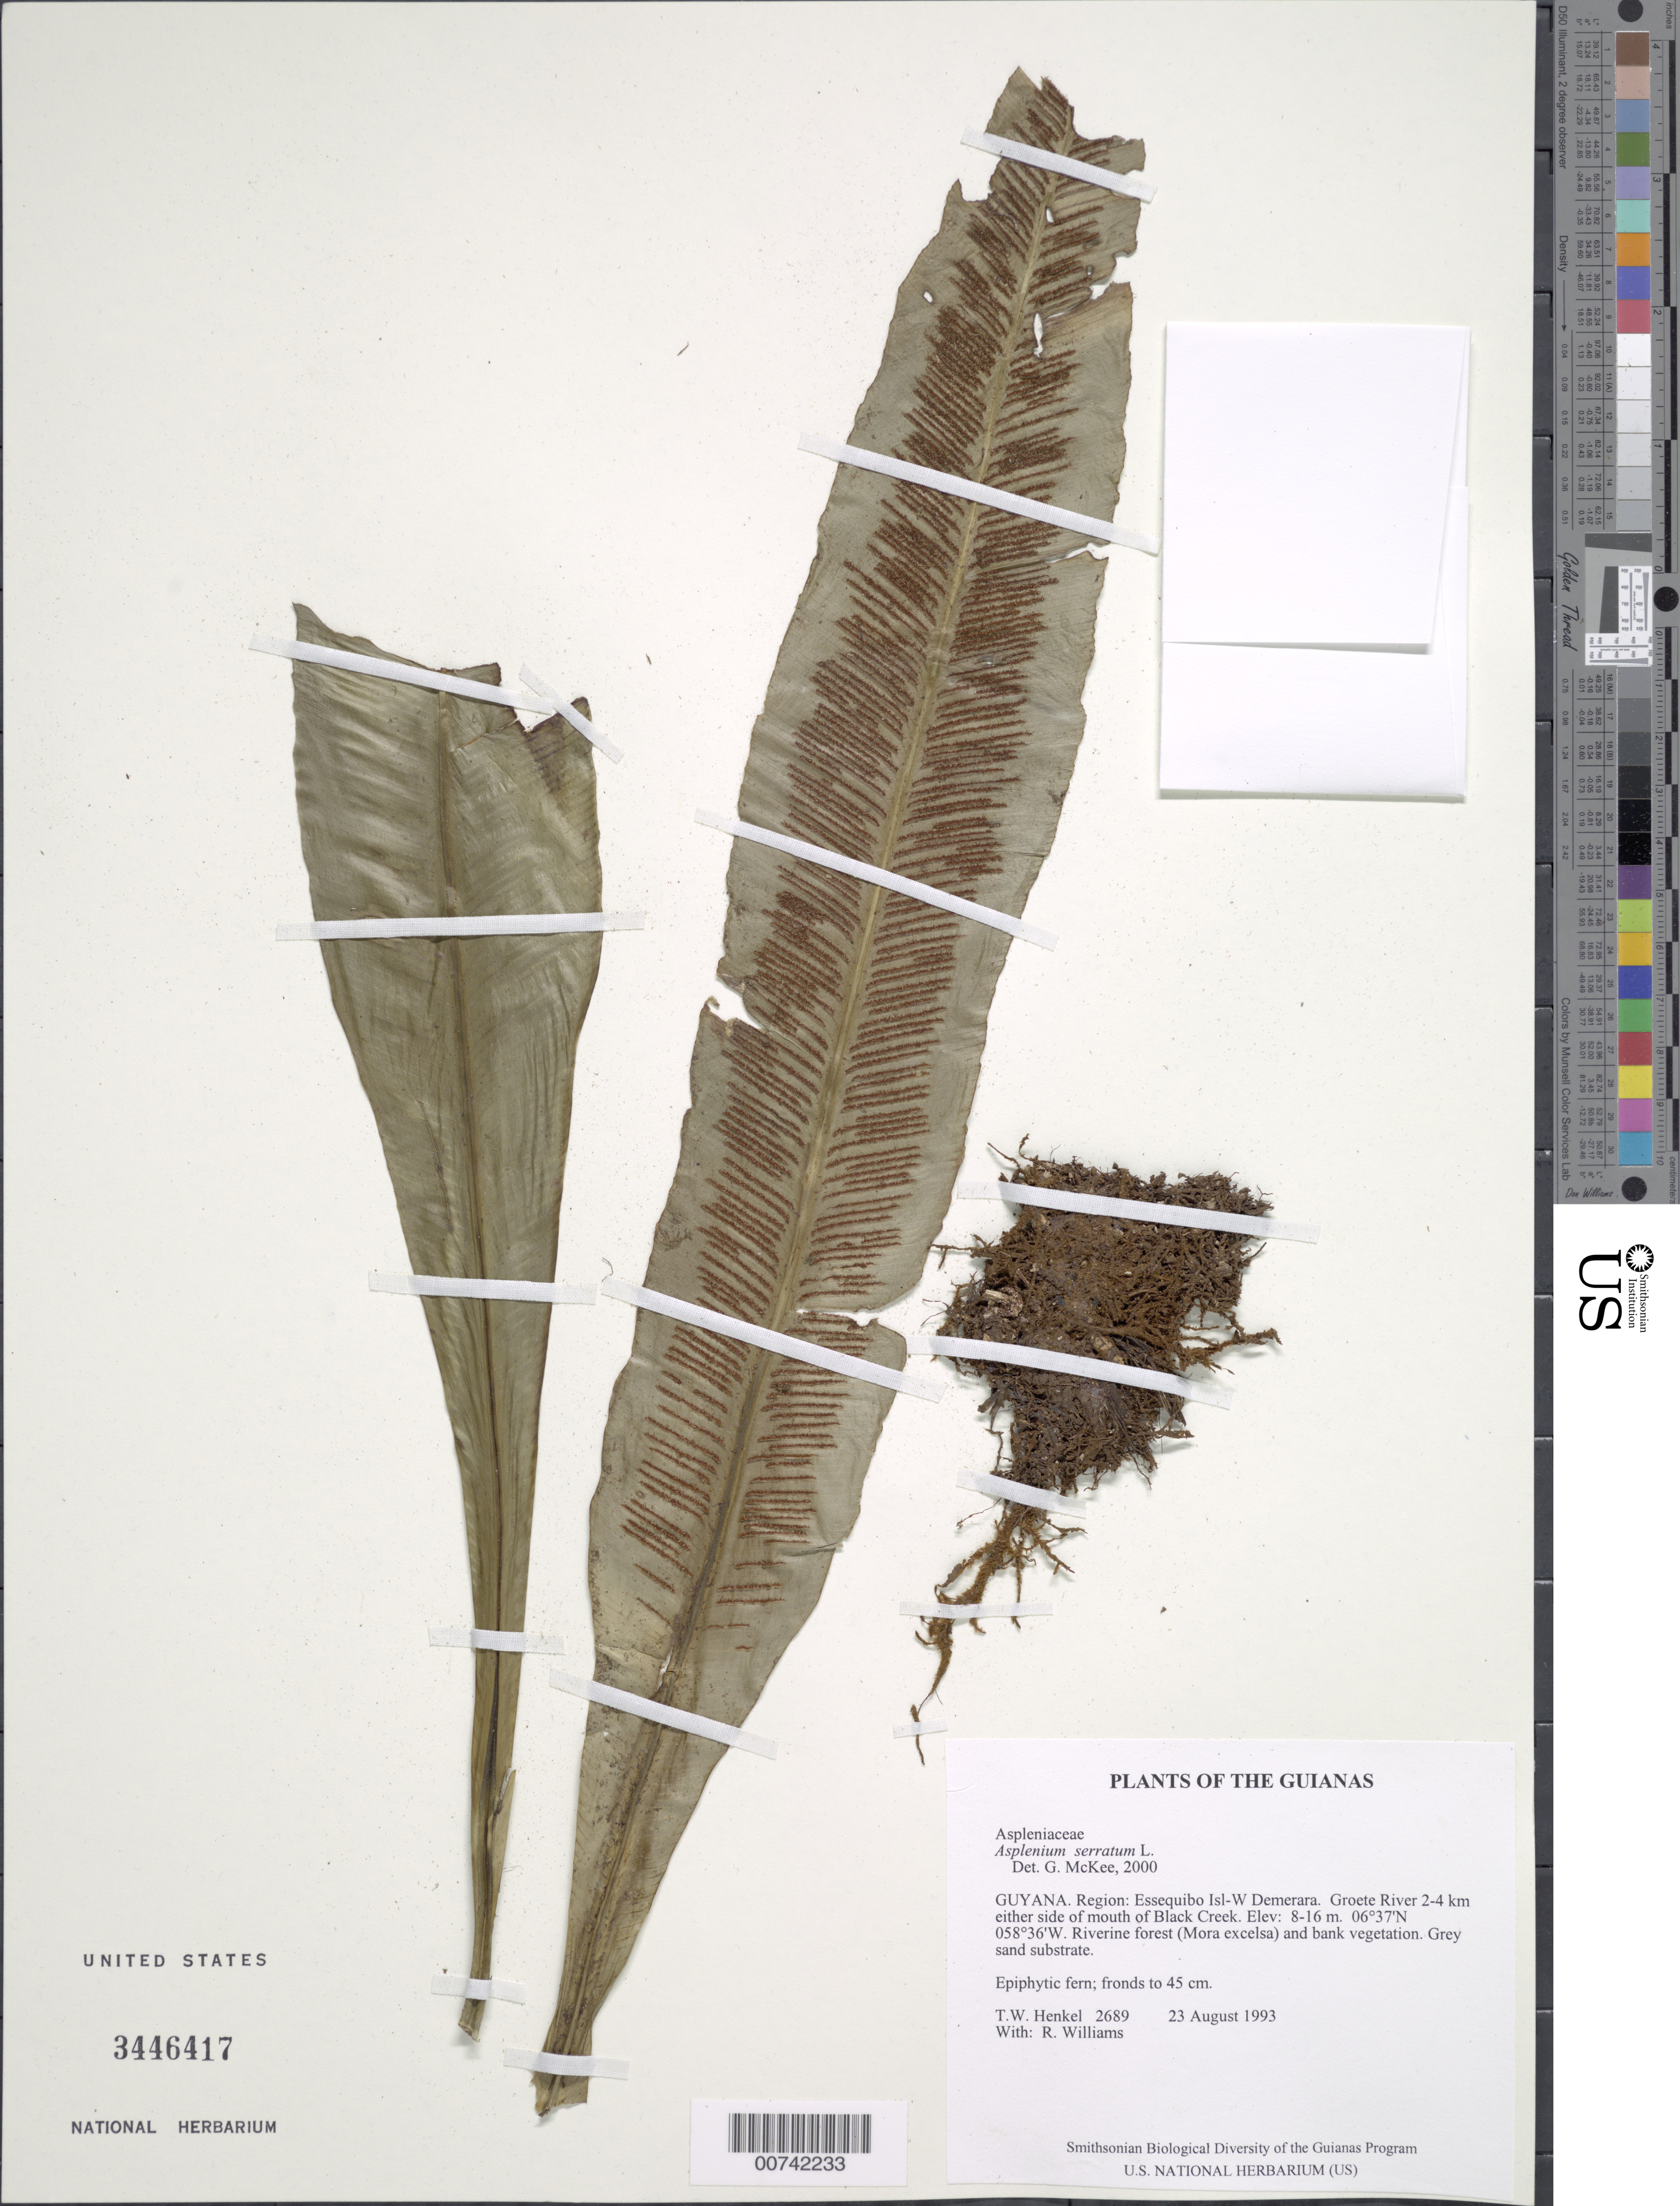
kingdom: Plantae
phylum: Tracheophyta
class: Polypodiopsida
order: Polypodiales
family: Aspleniaceae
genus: Asplenium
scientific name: Asplenium serratum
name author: L.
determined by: McKee, G. S., (US), NMNH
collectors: T. Henkel & R. Williams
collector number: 2689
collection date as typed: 23 August 1993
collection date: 1993-08-23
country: Guyana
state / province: Essequibo Isl-W. Demerara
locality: Groete River 2-4 km either side of mouth of Black Creek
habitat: Riverine forest (Mora excelsa) and bank vegetation. Grey sand substrate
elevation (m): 8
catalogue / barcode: US 3446417